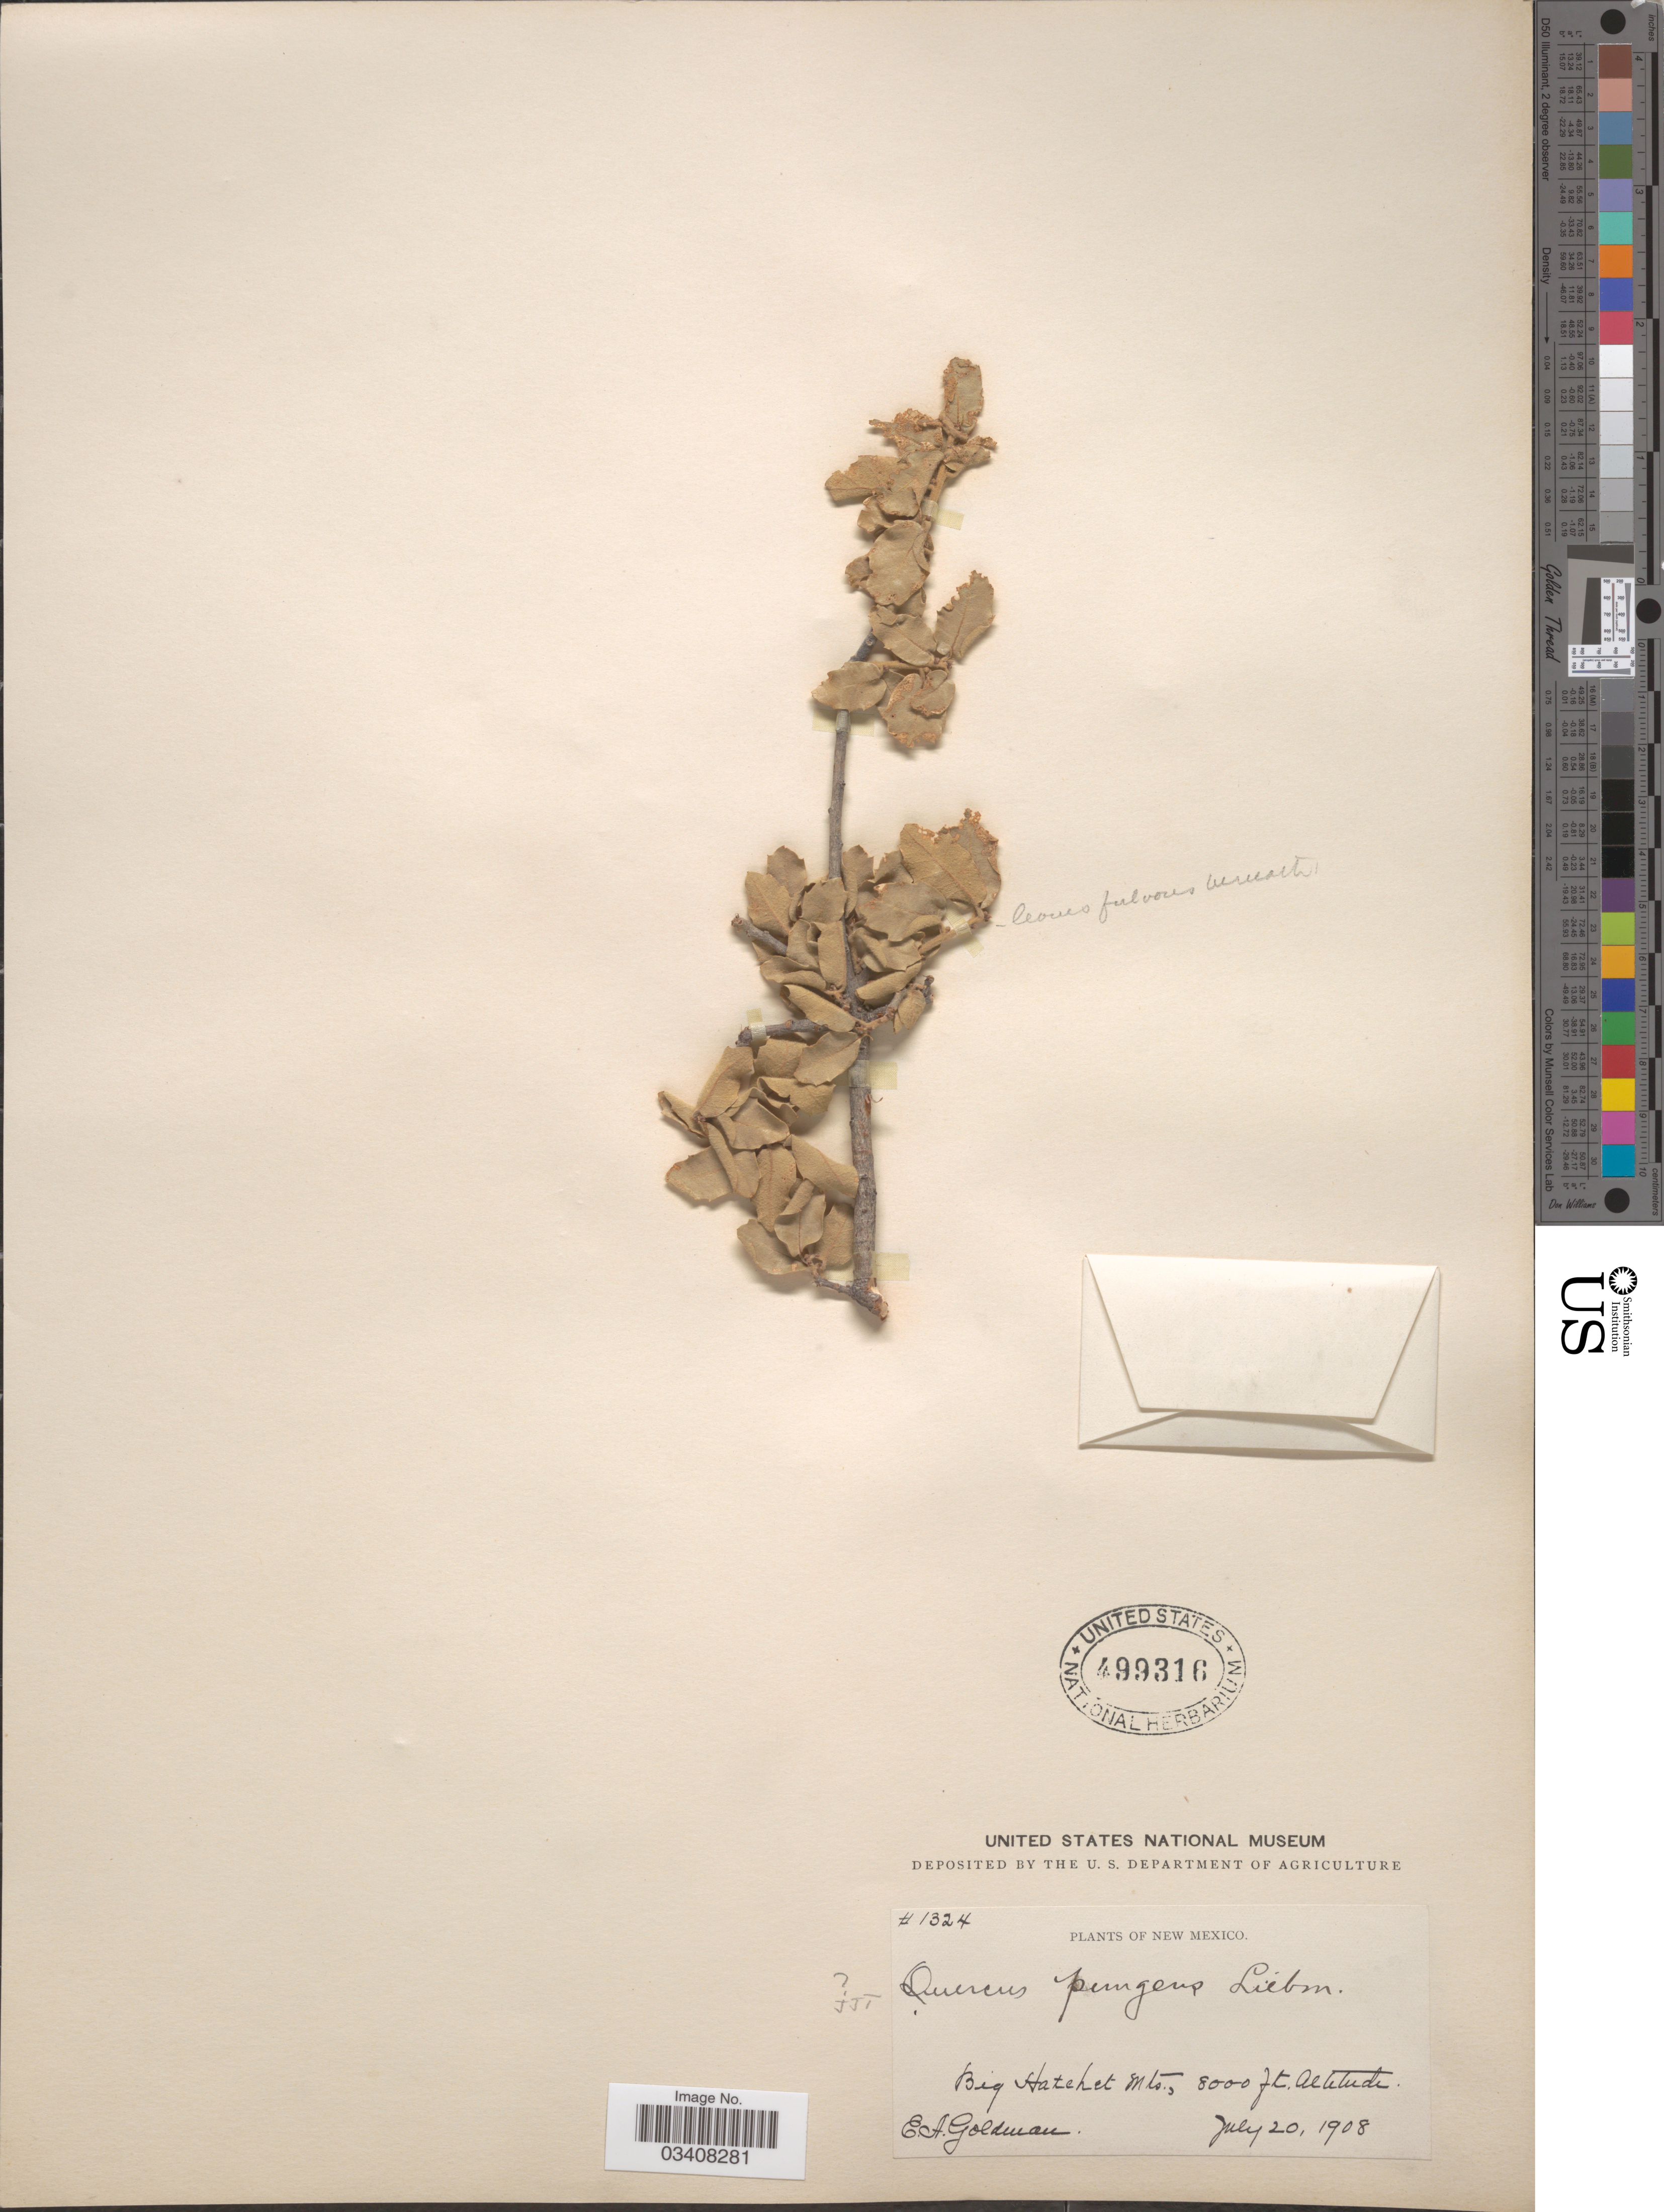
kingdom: Plantae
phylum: Tracheophyta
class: Magnoliopsida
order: Fagales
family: Fagaceae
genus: Quercus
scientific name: Quercus pungens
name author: Liebm.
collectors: E. A. Goldman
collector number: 1324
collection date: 1908-07-20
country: United States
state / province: New Mexico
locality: Big Hatchet Mts.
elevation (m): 2438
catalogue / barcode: US 499316